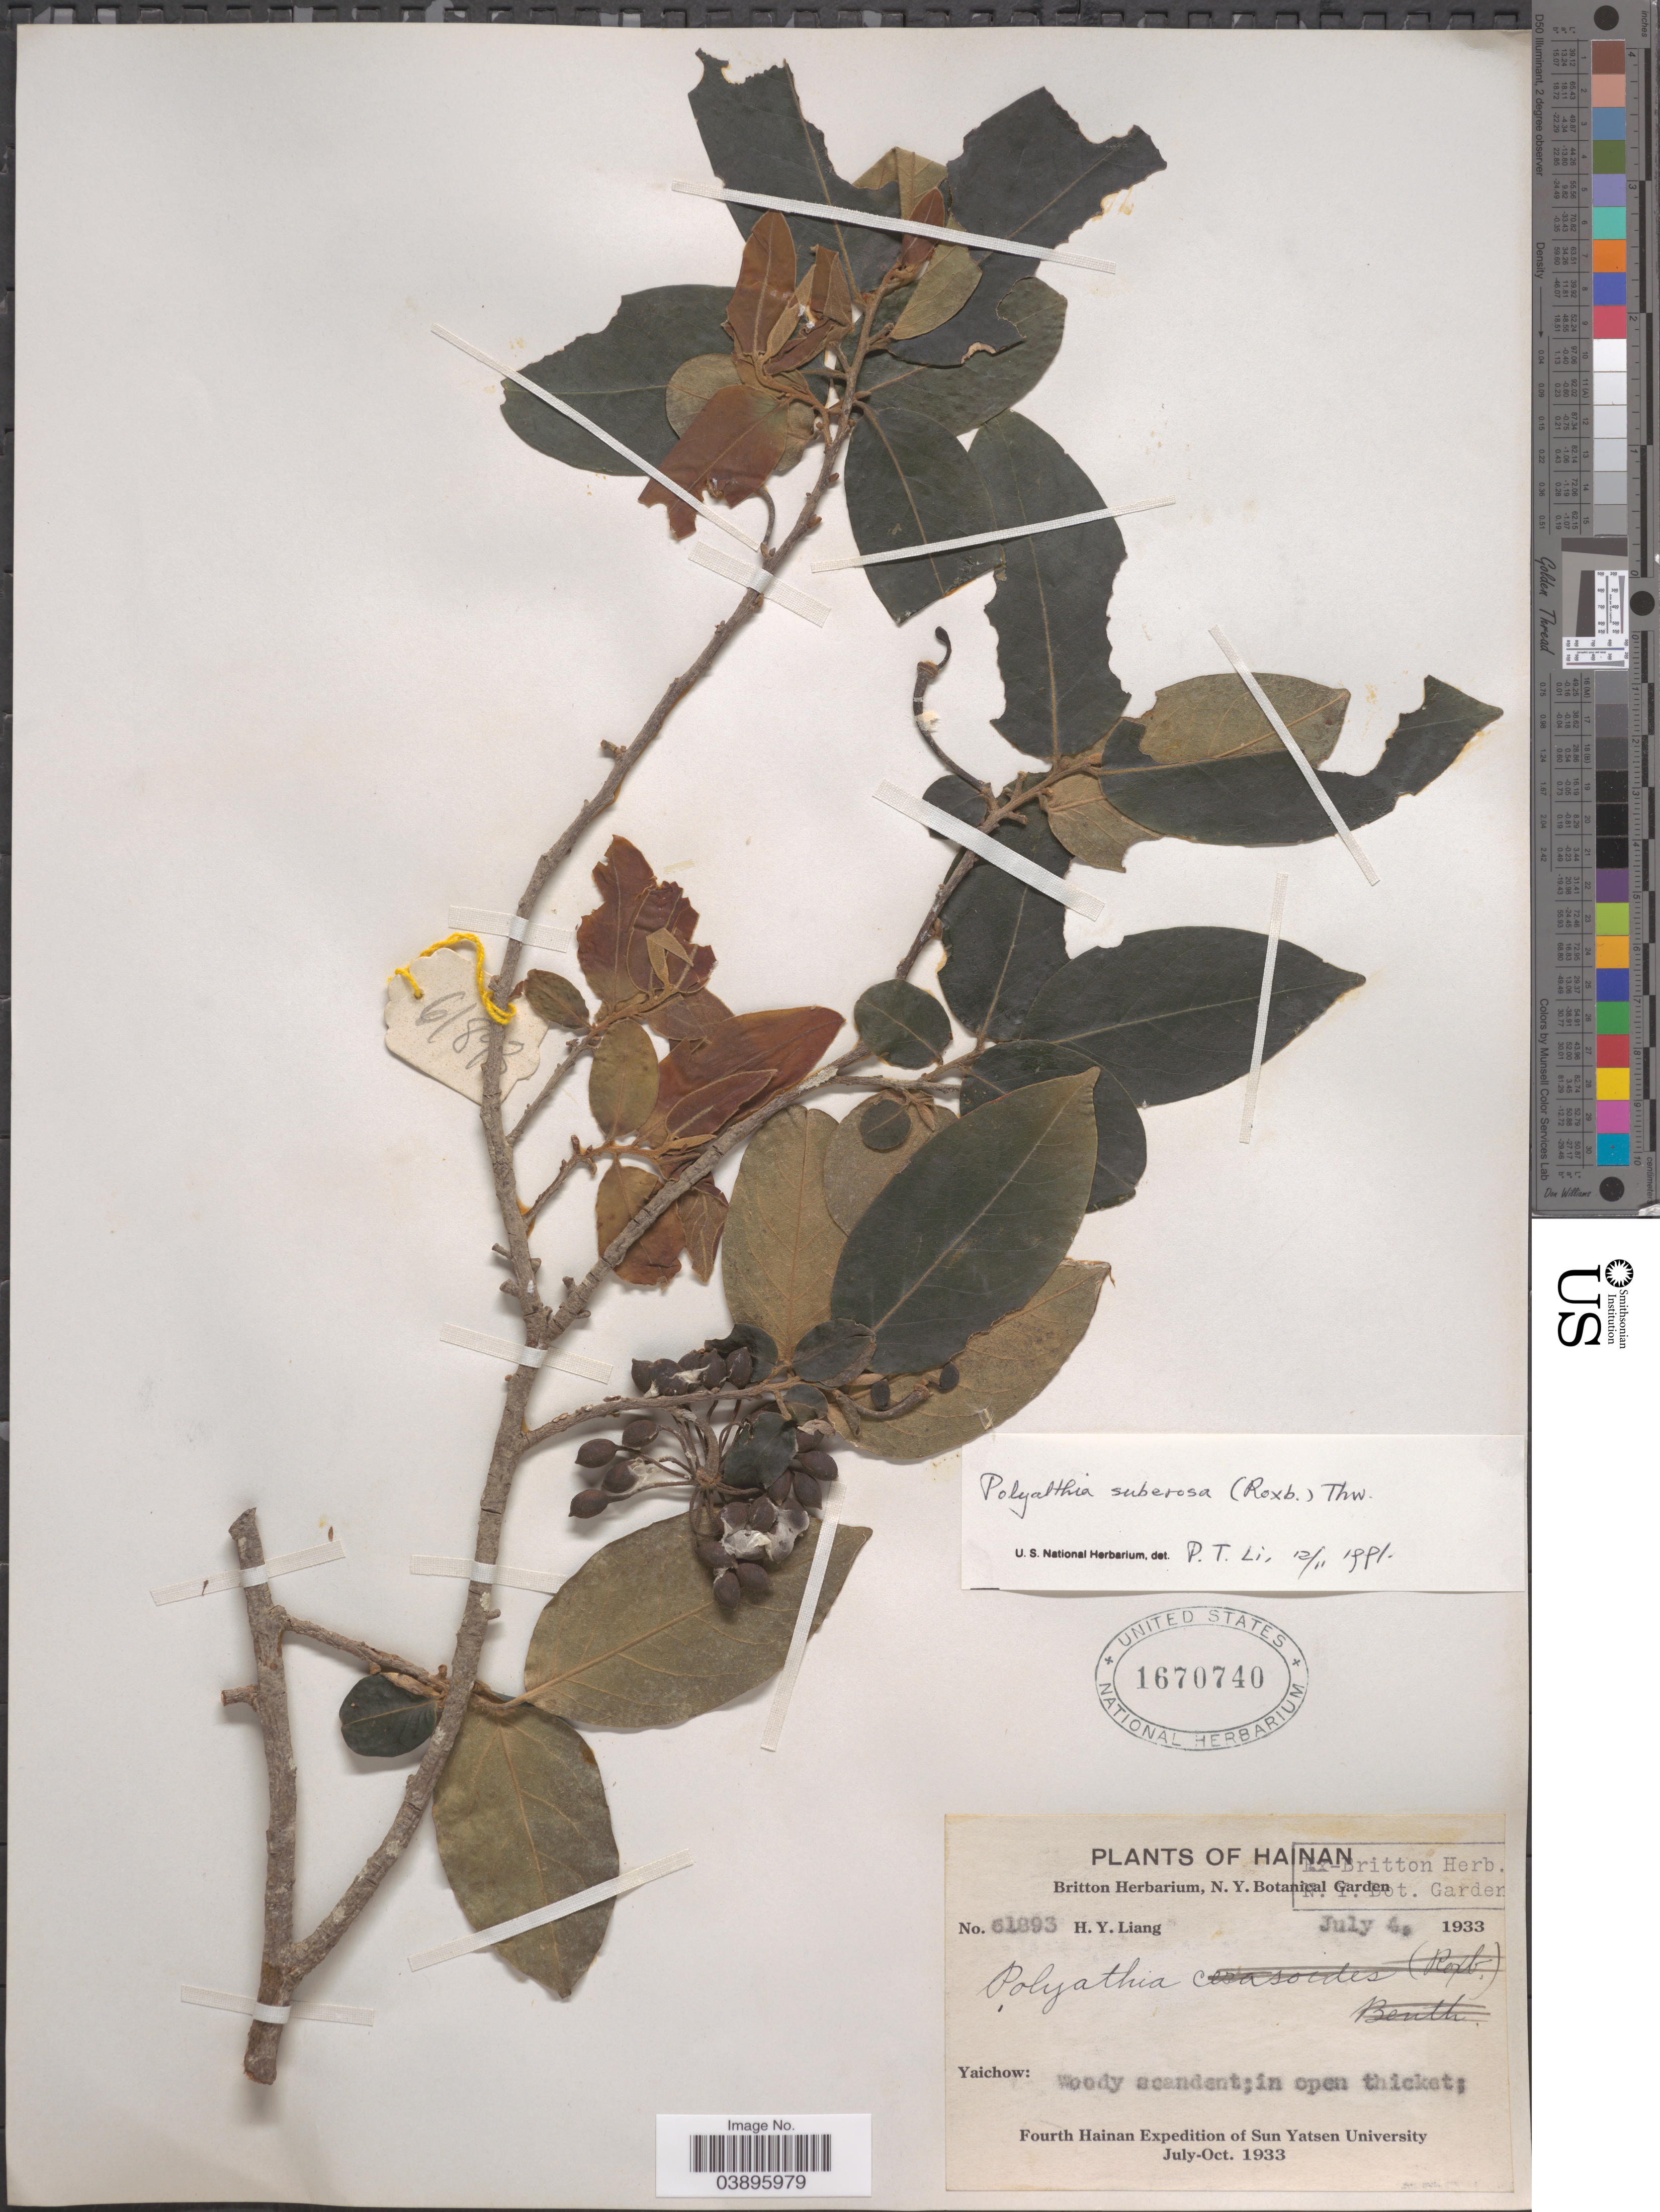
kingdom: Plantae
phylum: Tracheophyta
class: Magnoliopsida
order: Magnoliales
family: Annonaceae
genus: Polyalthia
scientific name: Polyalthia suberosa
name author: (Roxb.) Thwaites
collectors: H. Y. Liang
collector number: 61893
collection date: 1933-07-04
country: China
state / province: Hainan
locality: Yaichow; Open thicket.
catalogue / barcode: US 1670740